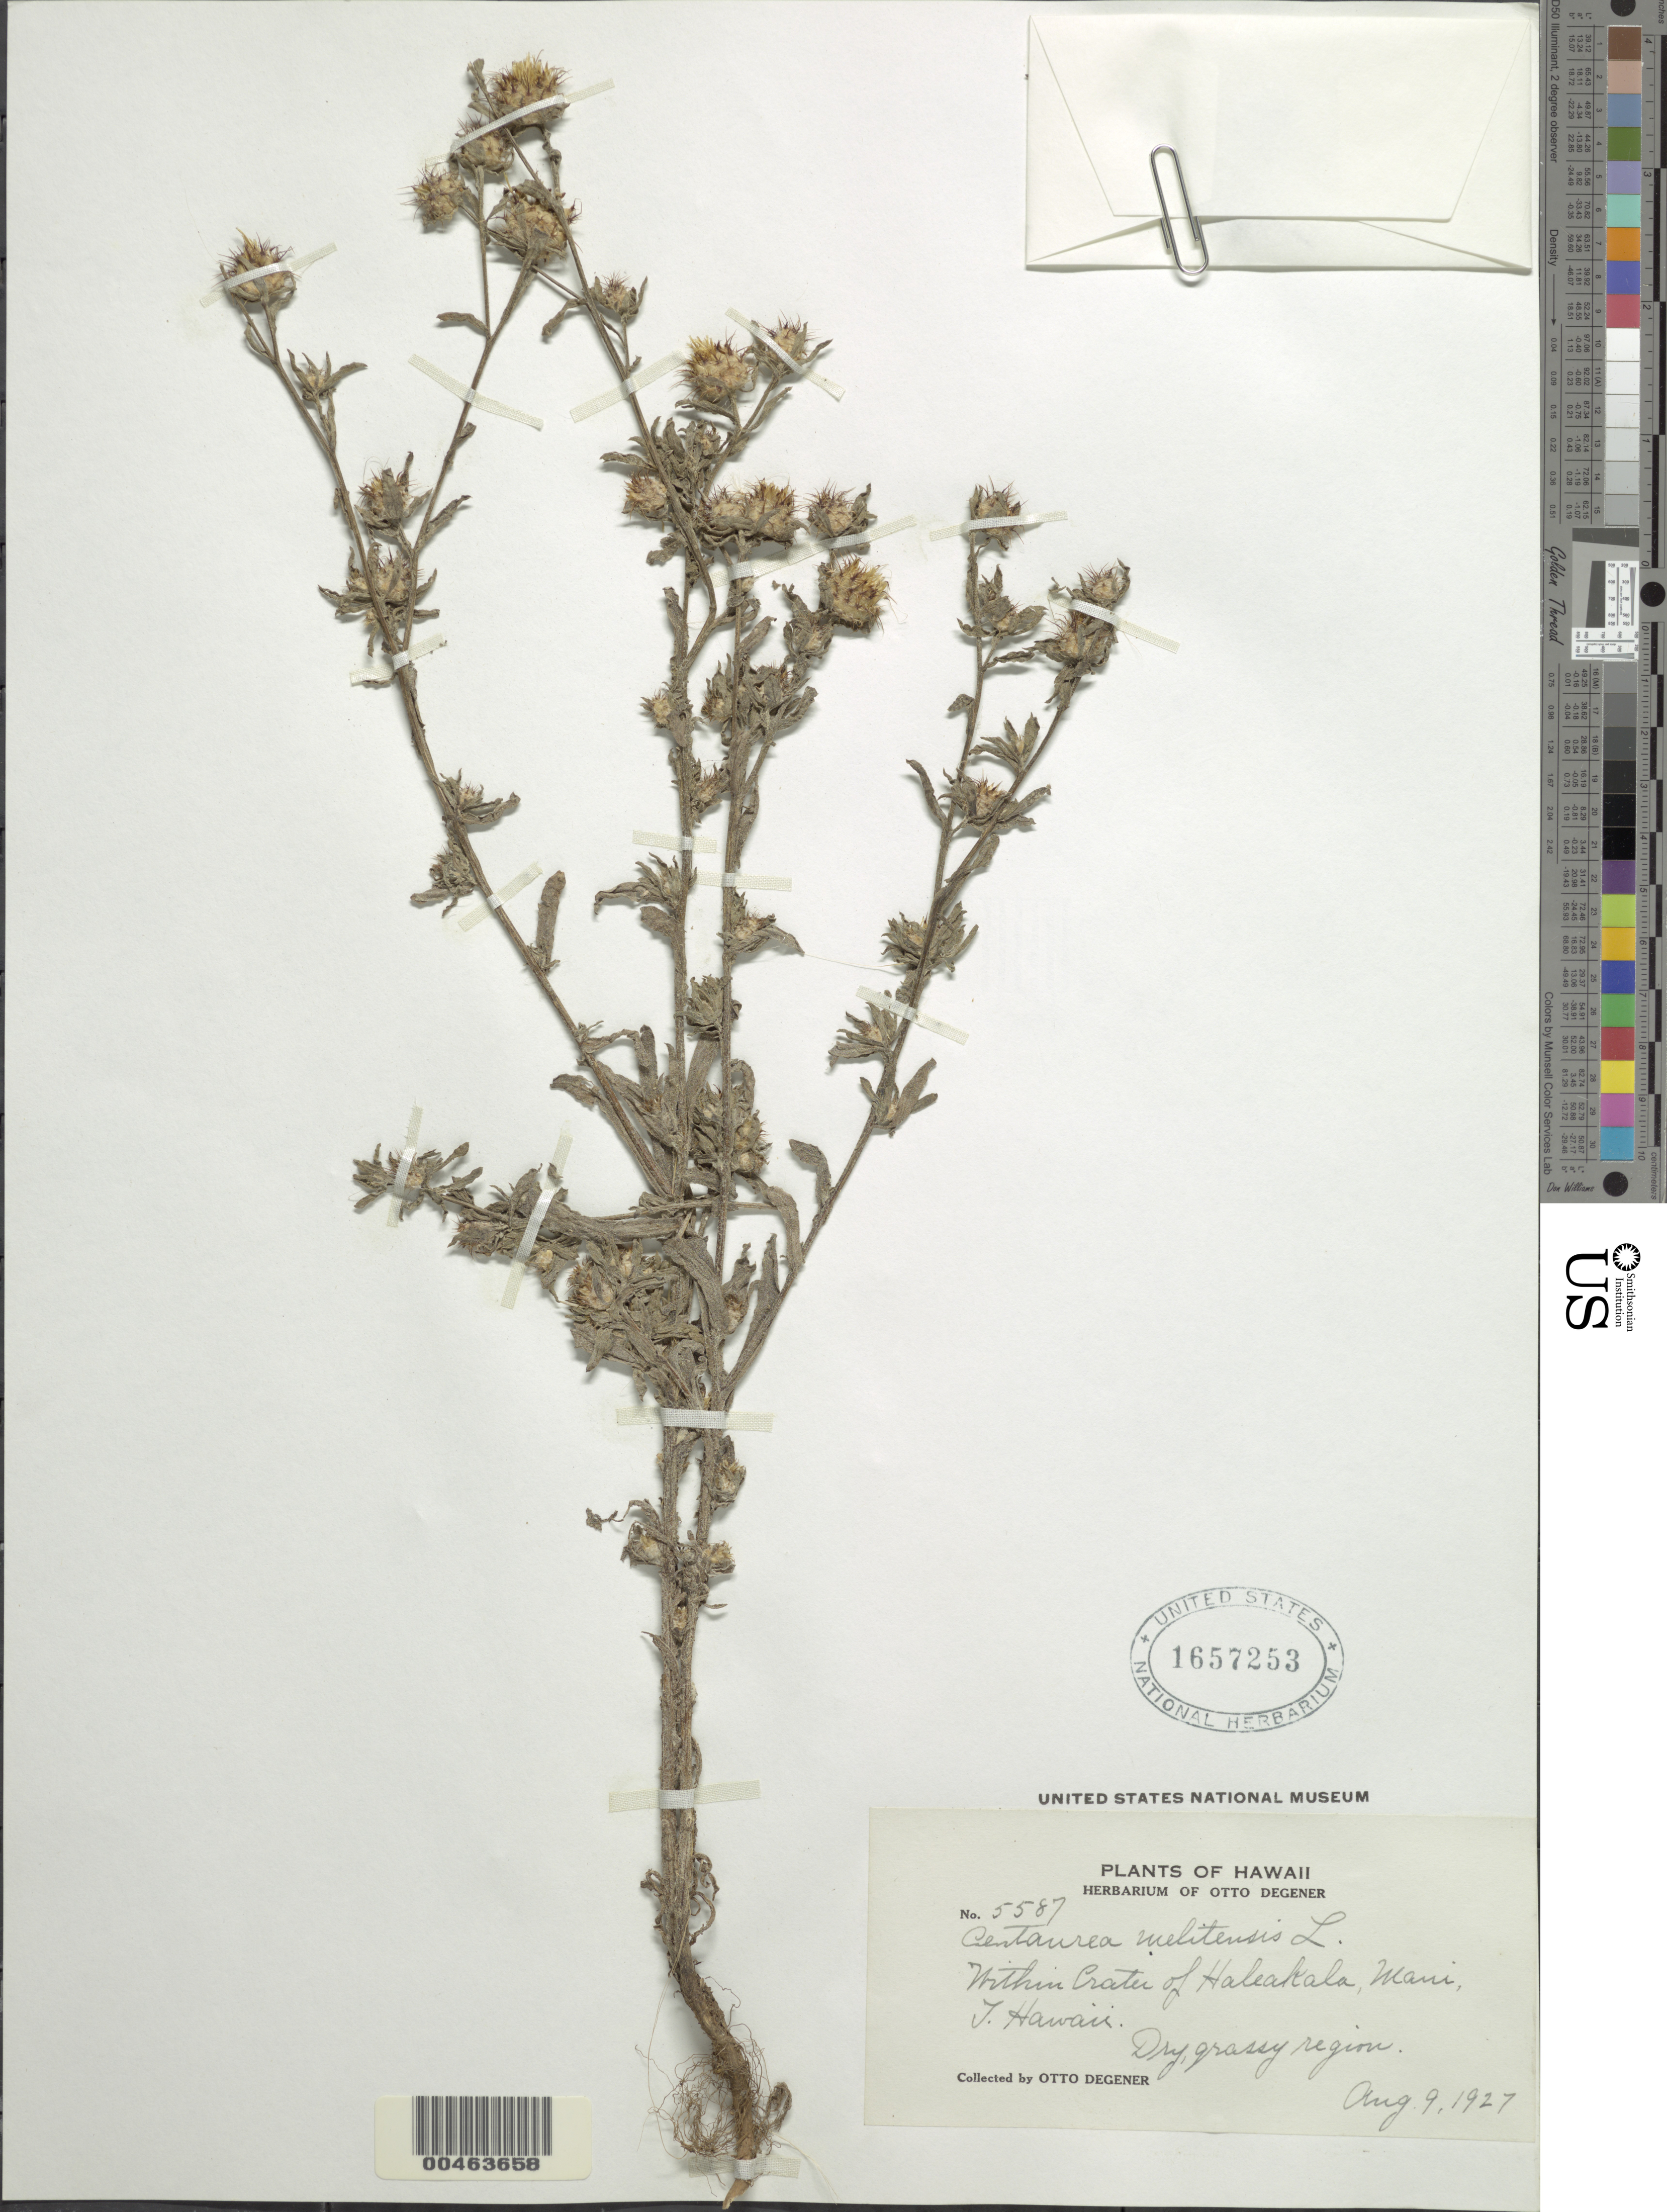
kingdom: Plantae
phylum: Tracheophyta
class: Magnoliopsida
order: Asterales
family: Asteraceae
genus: Centaurea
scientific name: Centaurea melitensis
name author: L.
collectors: O. Degener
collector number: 5587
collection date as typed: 9 Aug 1927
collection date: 1927-08-09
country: United States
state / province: Hawaii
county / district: Maui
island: Maui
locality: Within Crater of Haleakala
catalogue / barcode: US 1657253